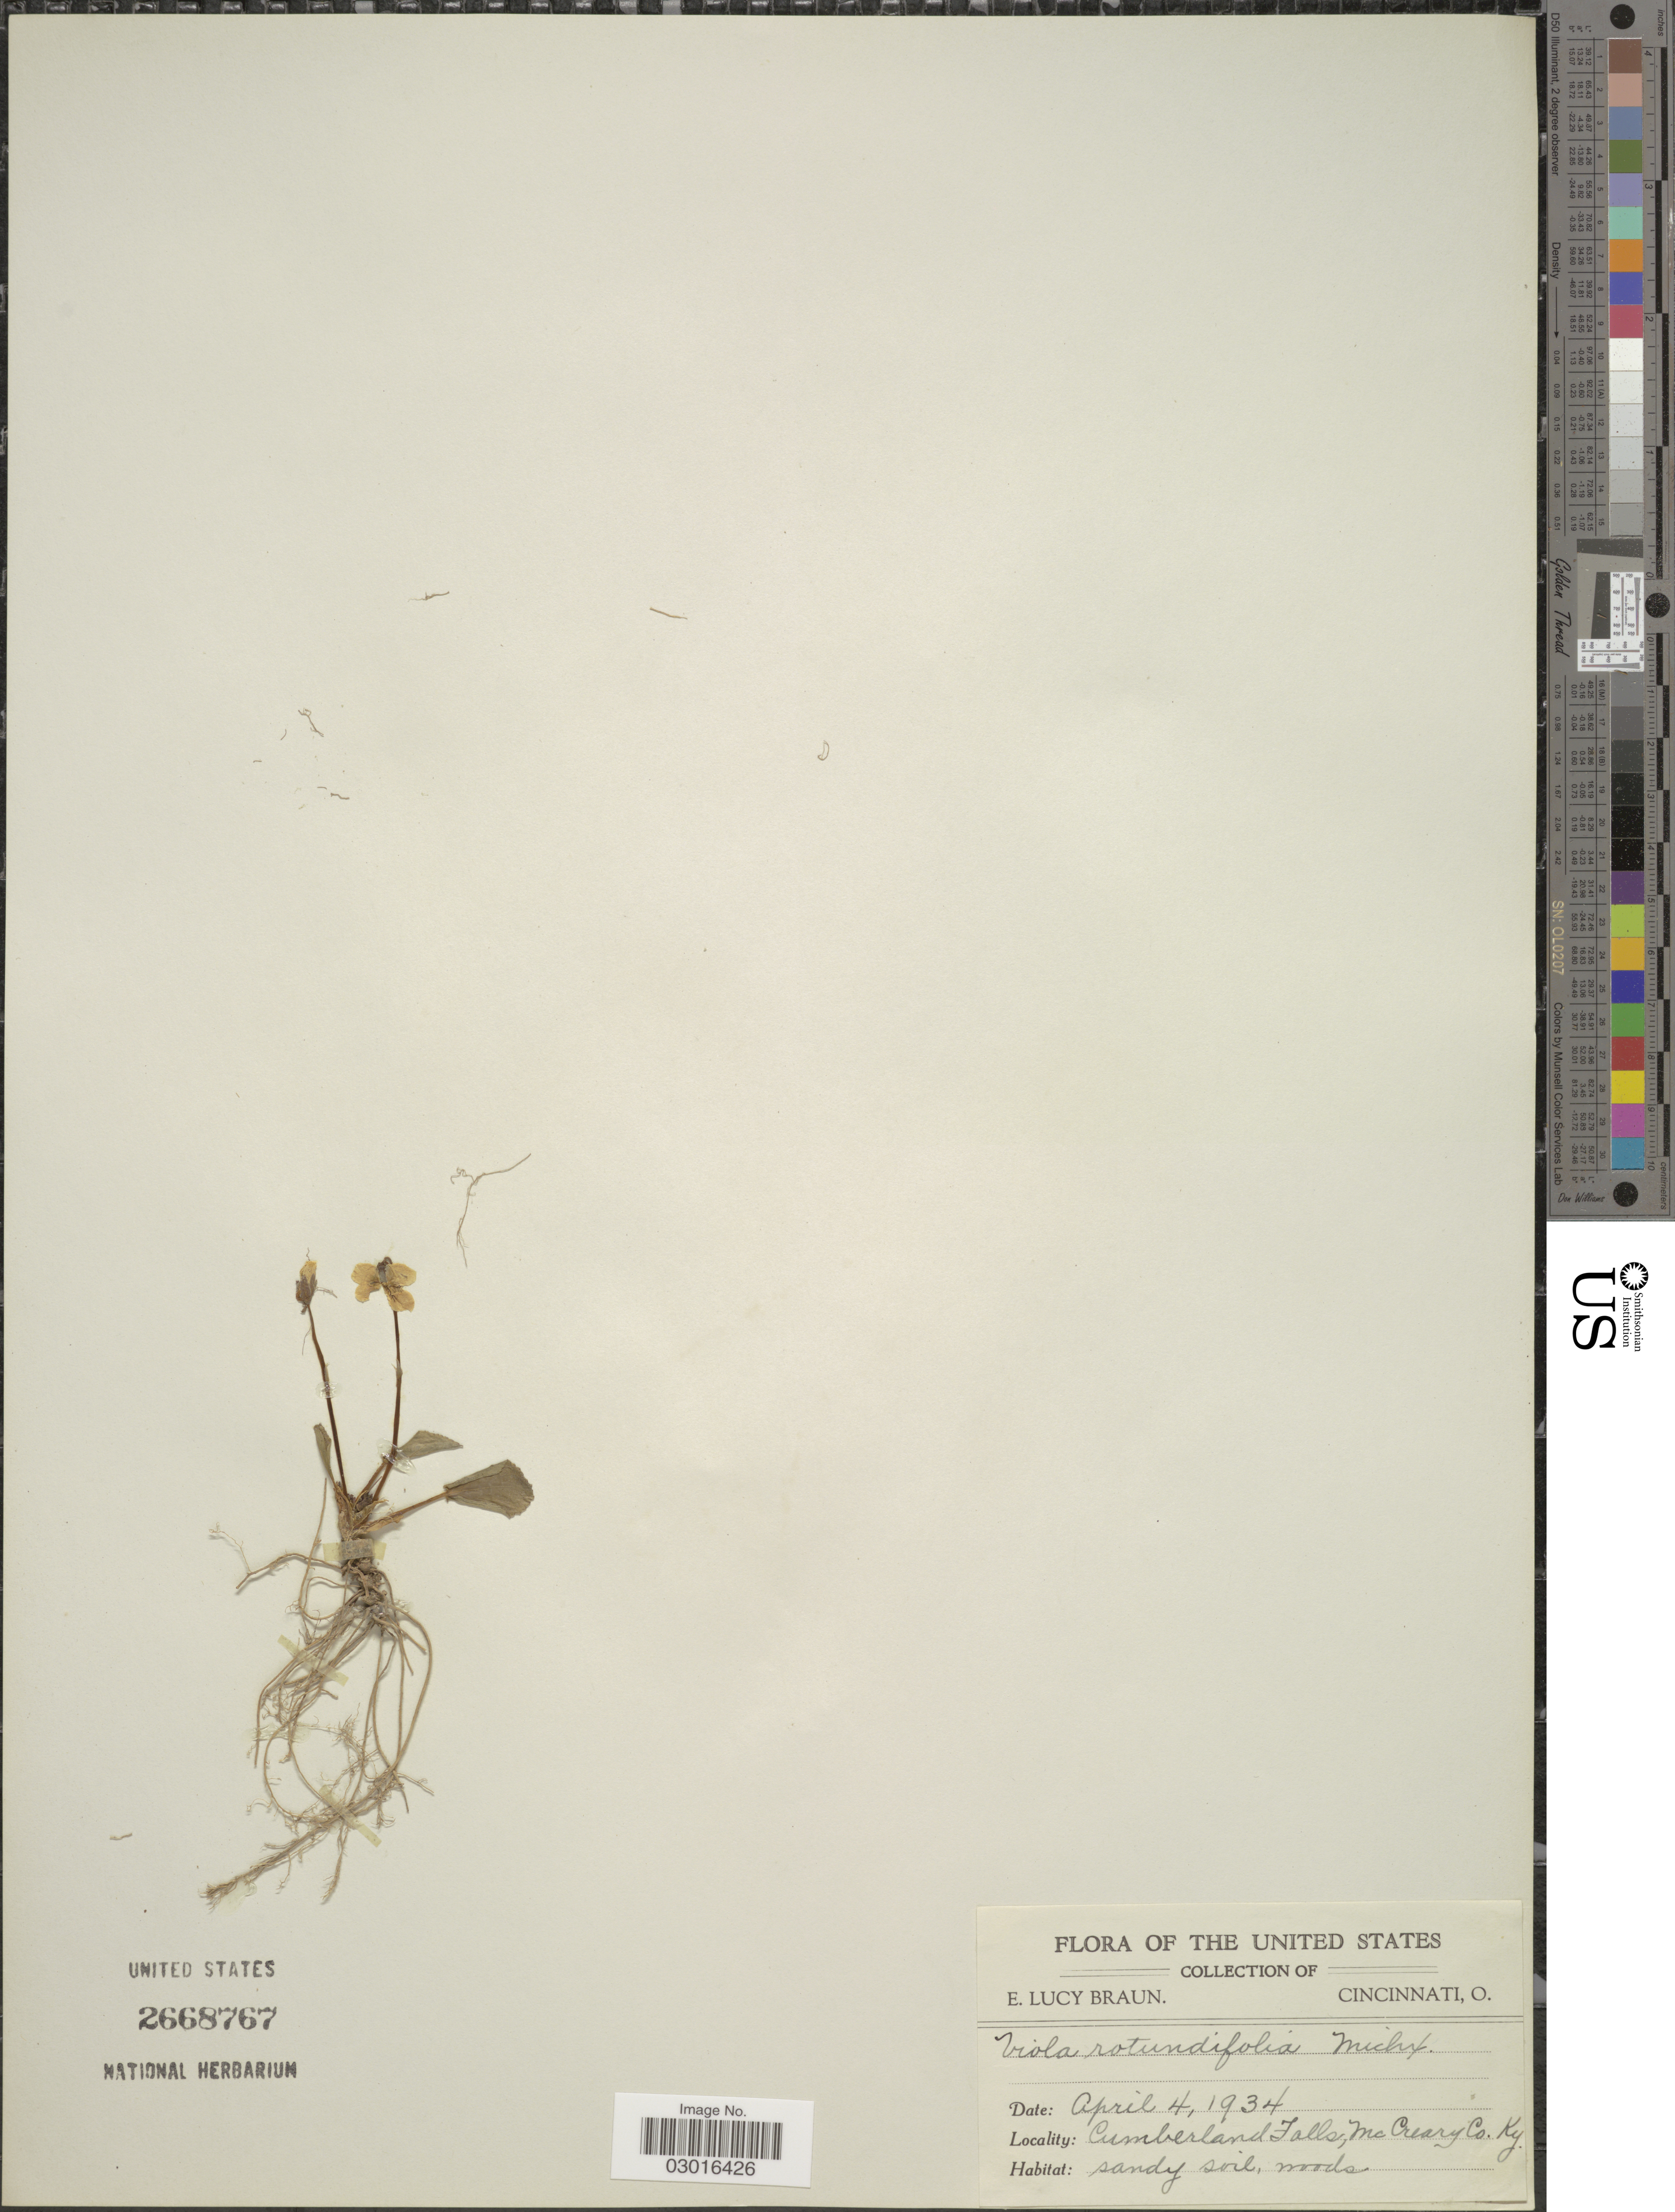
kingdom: Plantae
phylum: Tracheophyta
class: Magnoliopsida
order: Malpighiales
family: Violaceae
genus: Viola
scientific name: Viola rotundifolia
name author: Michx.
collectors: E. L. Braun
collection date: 1934-04-04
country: United States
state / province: Kentucky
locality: Cumberland Falls, Mc Creary Co., Ky.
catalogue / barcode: US 2668767